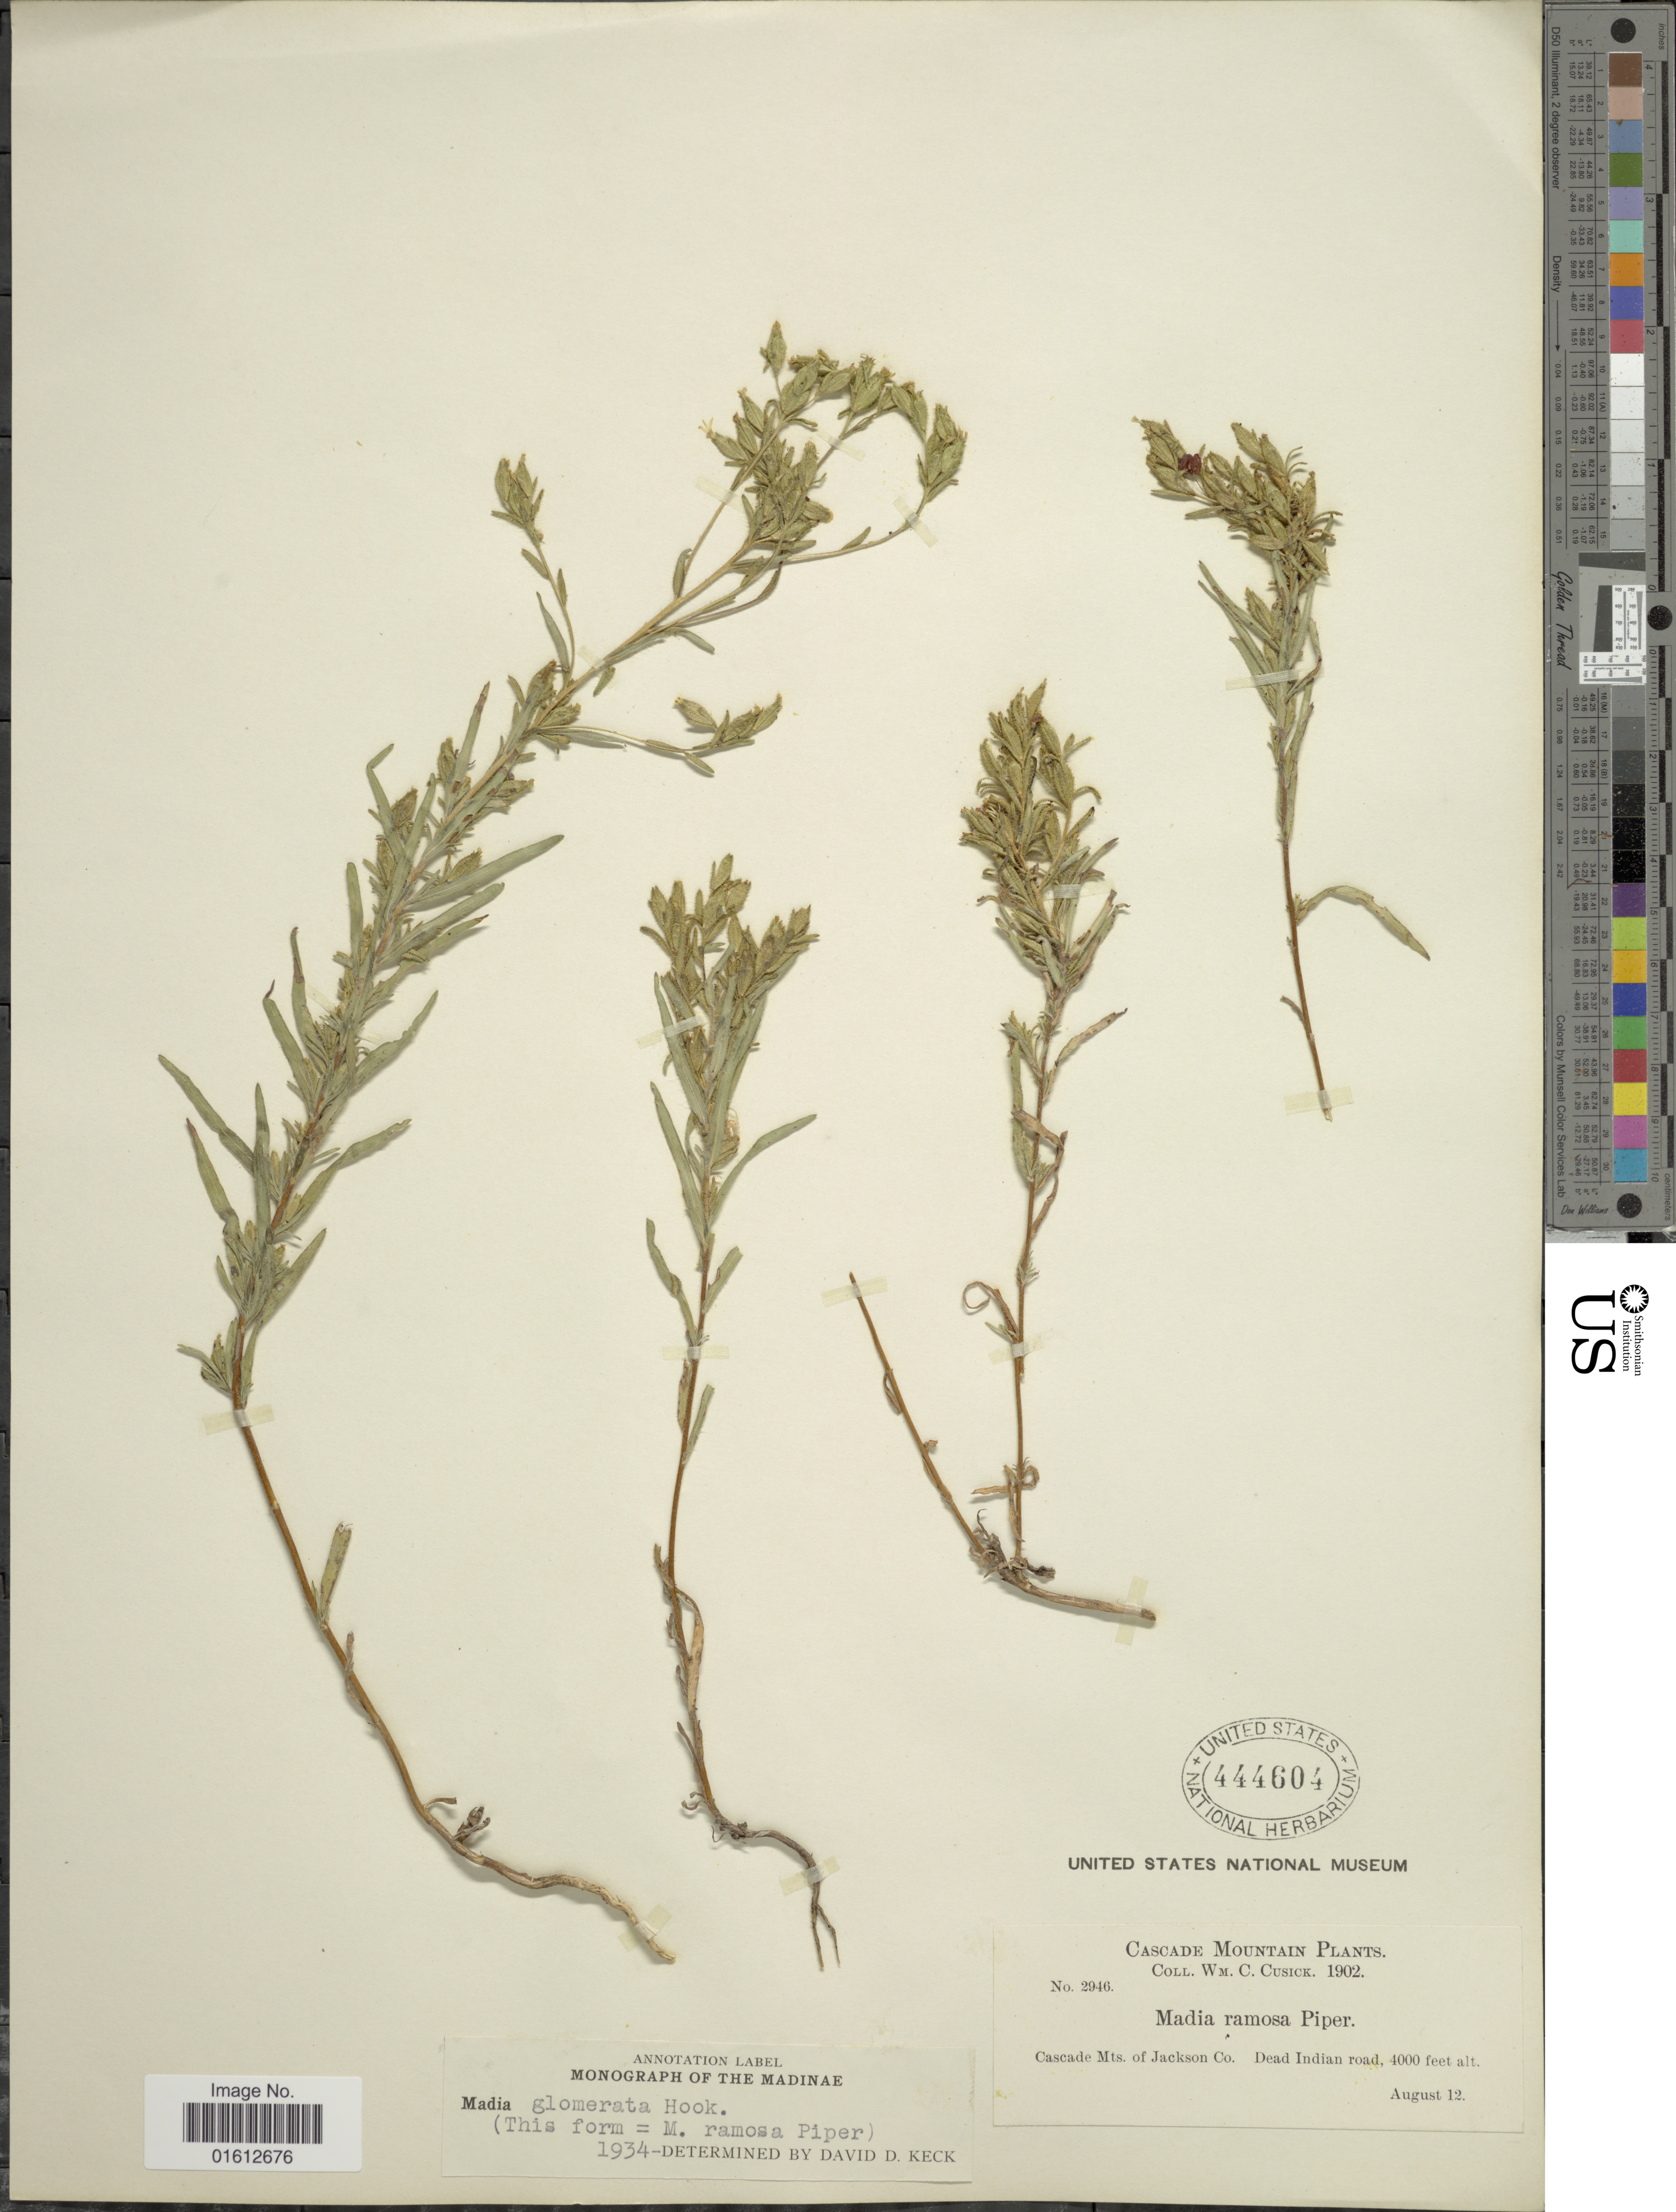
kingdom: Plantae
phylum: Tracheophyta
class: Magnoliopsida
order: Asterales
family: Asteraceae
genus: Madia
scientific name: Madia glomerata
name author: Hook.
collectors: W. C. Cusick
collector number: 2946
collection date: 1902-08-12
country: United States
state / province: Oregon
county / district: Jackson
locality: Cascade Mountain. Cascade Mts. of Jackson Co. Dead Indian road.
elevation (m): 1219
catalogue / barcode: US 444604